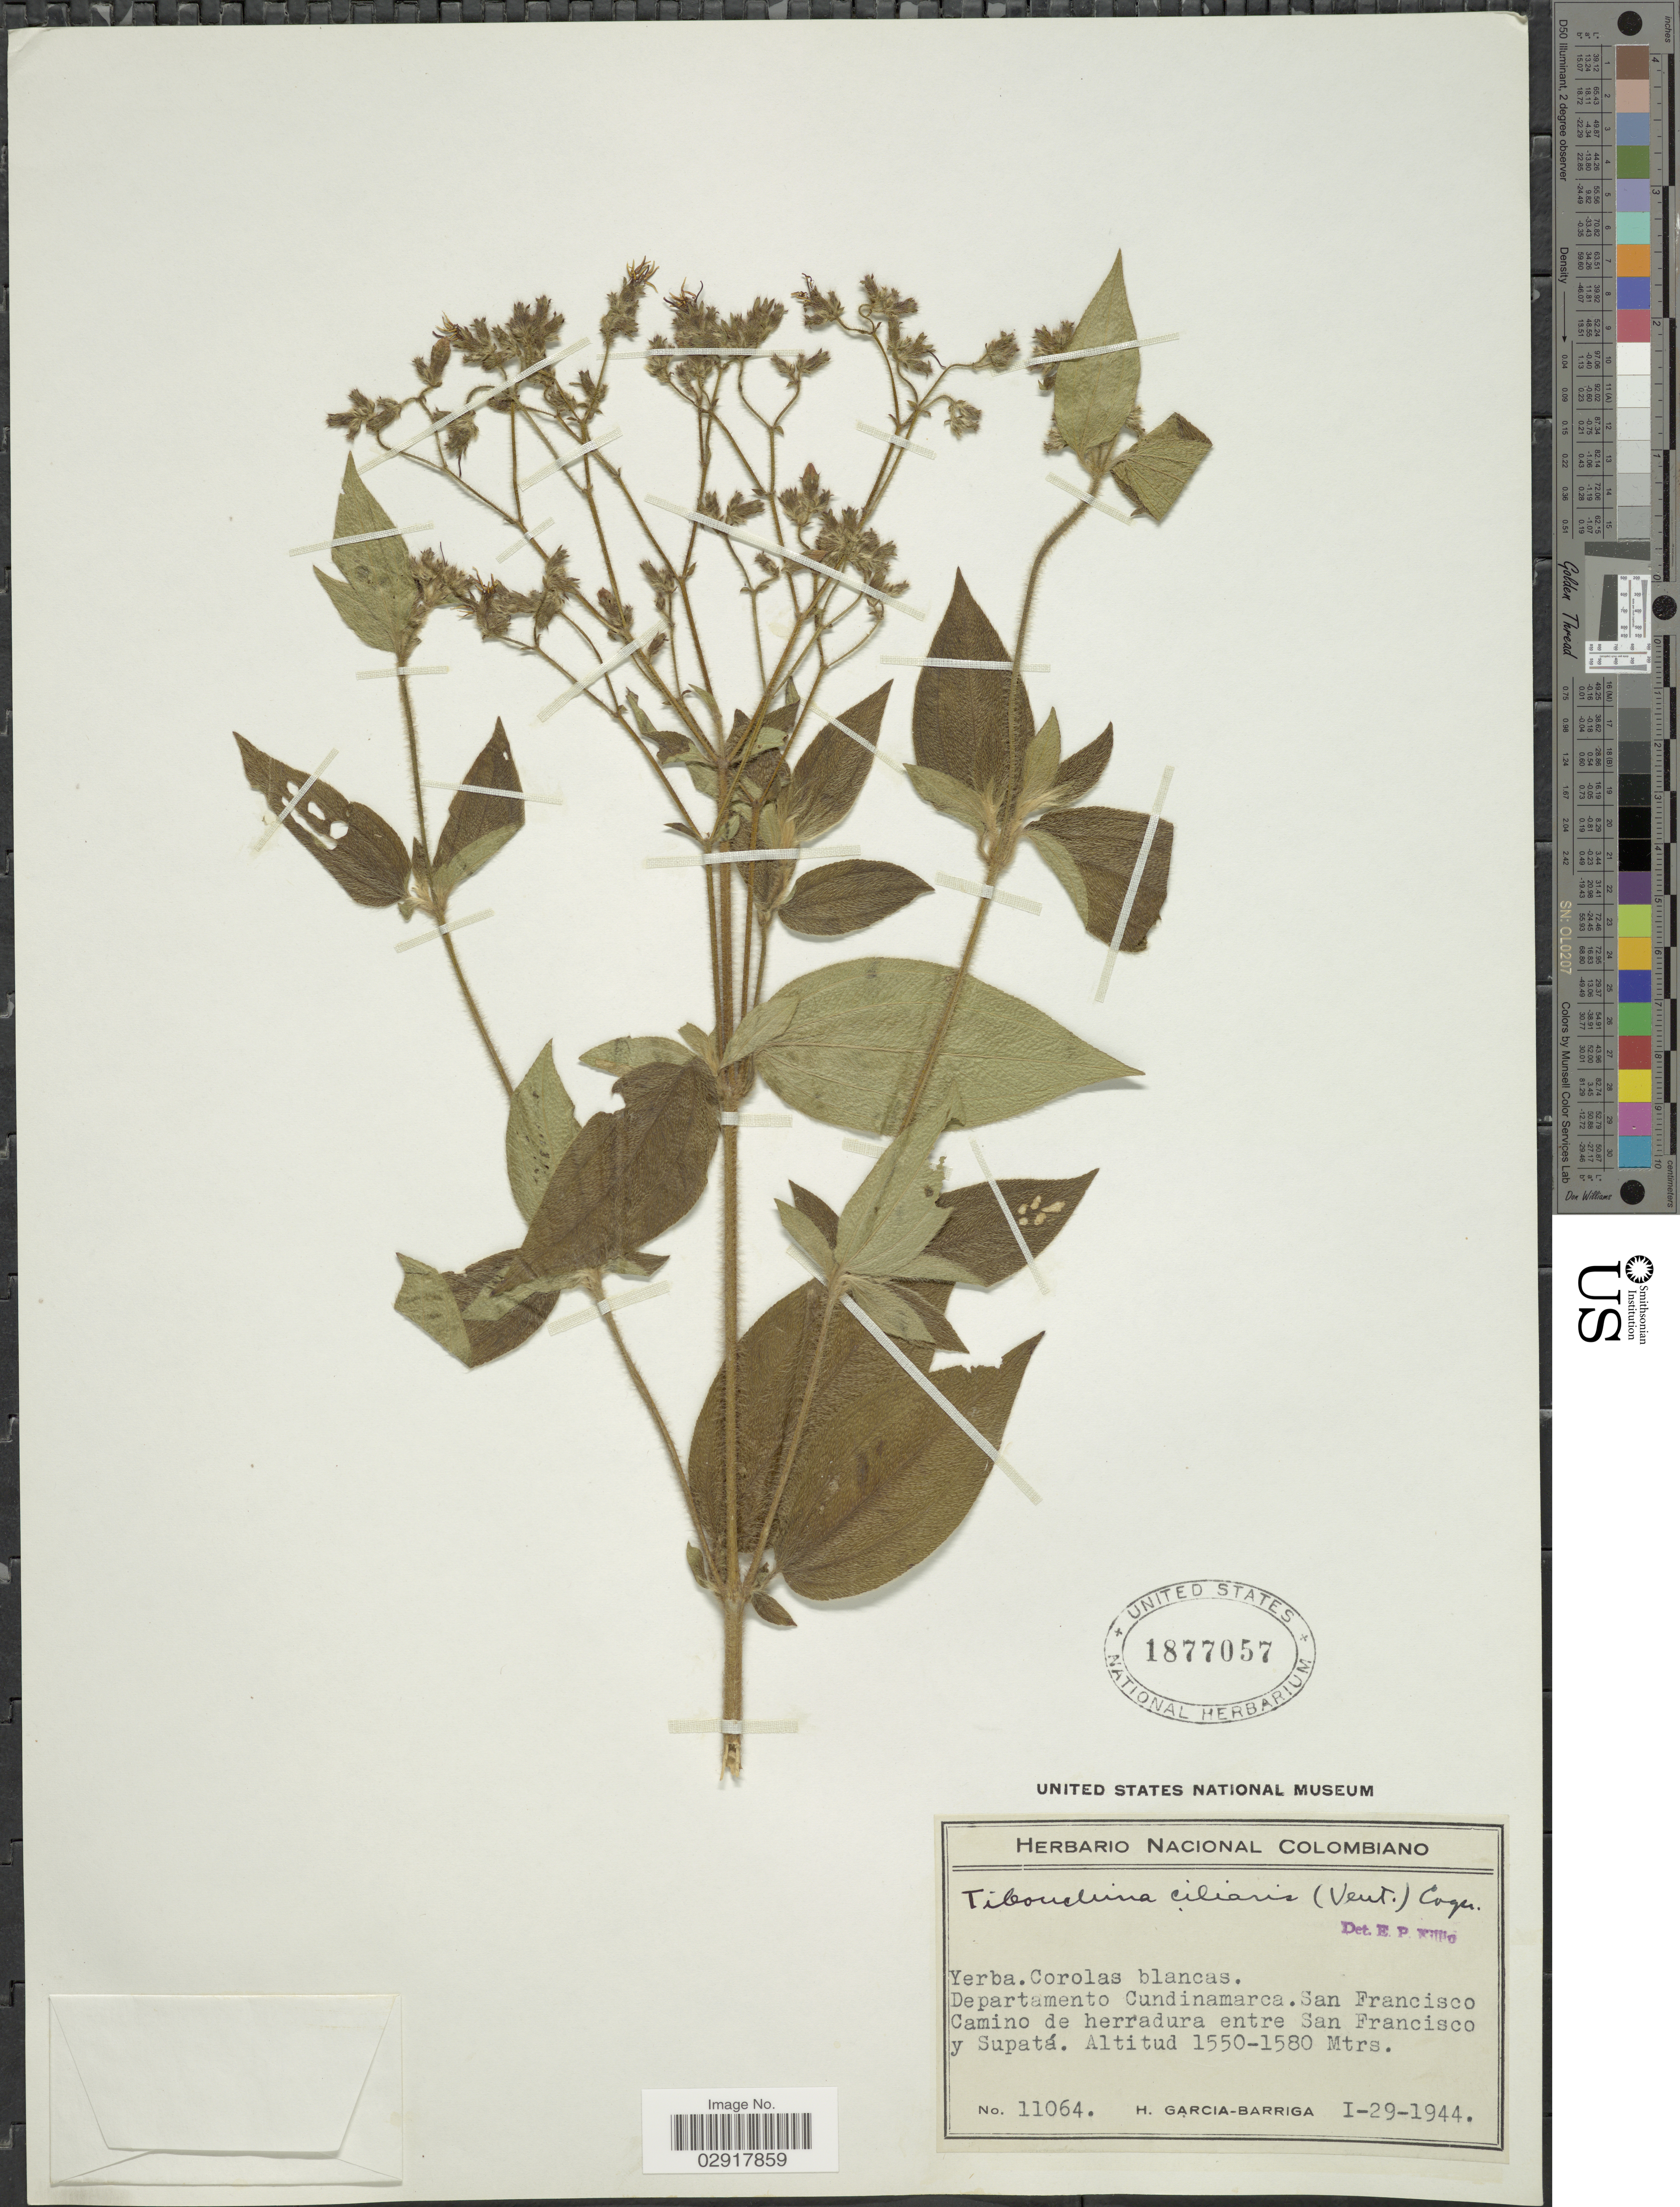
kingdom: Plantae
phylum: Tracheophyta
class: Magnoliopsida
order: Myrtales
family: Melastomataceae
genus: Chaetogastra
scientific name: Chaetogastra ciliaris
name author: (Vent.) DC.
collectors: H. García Barriga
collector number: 11064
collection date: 1944-01-29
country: Colombia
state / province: Cundinamarca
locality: Departamento Cundinamarca. San Francisco Camino de herradura entre San Francisco y Supatá.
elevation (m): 1550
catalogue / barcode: US 1877057